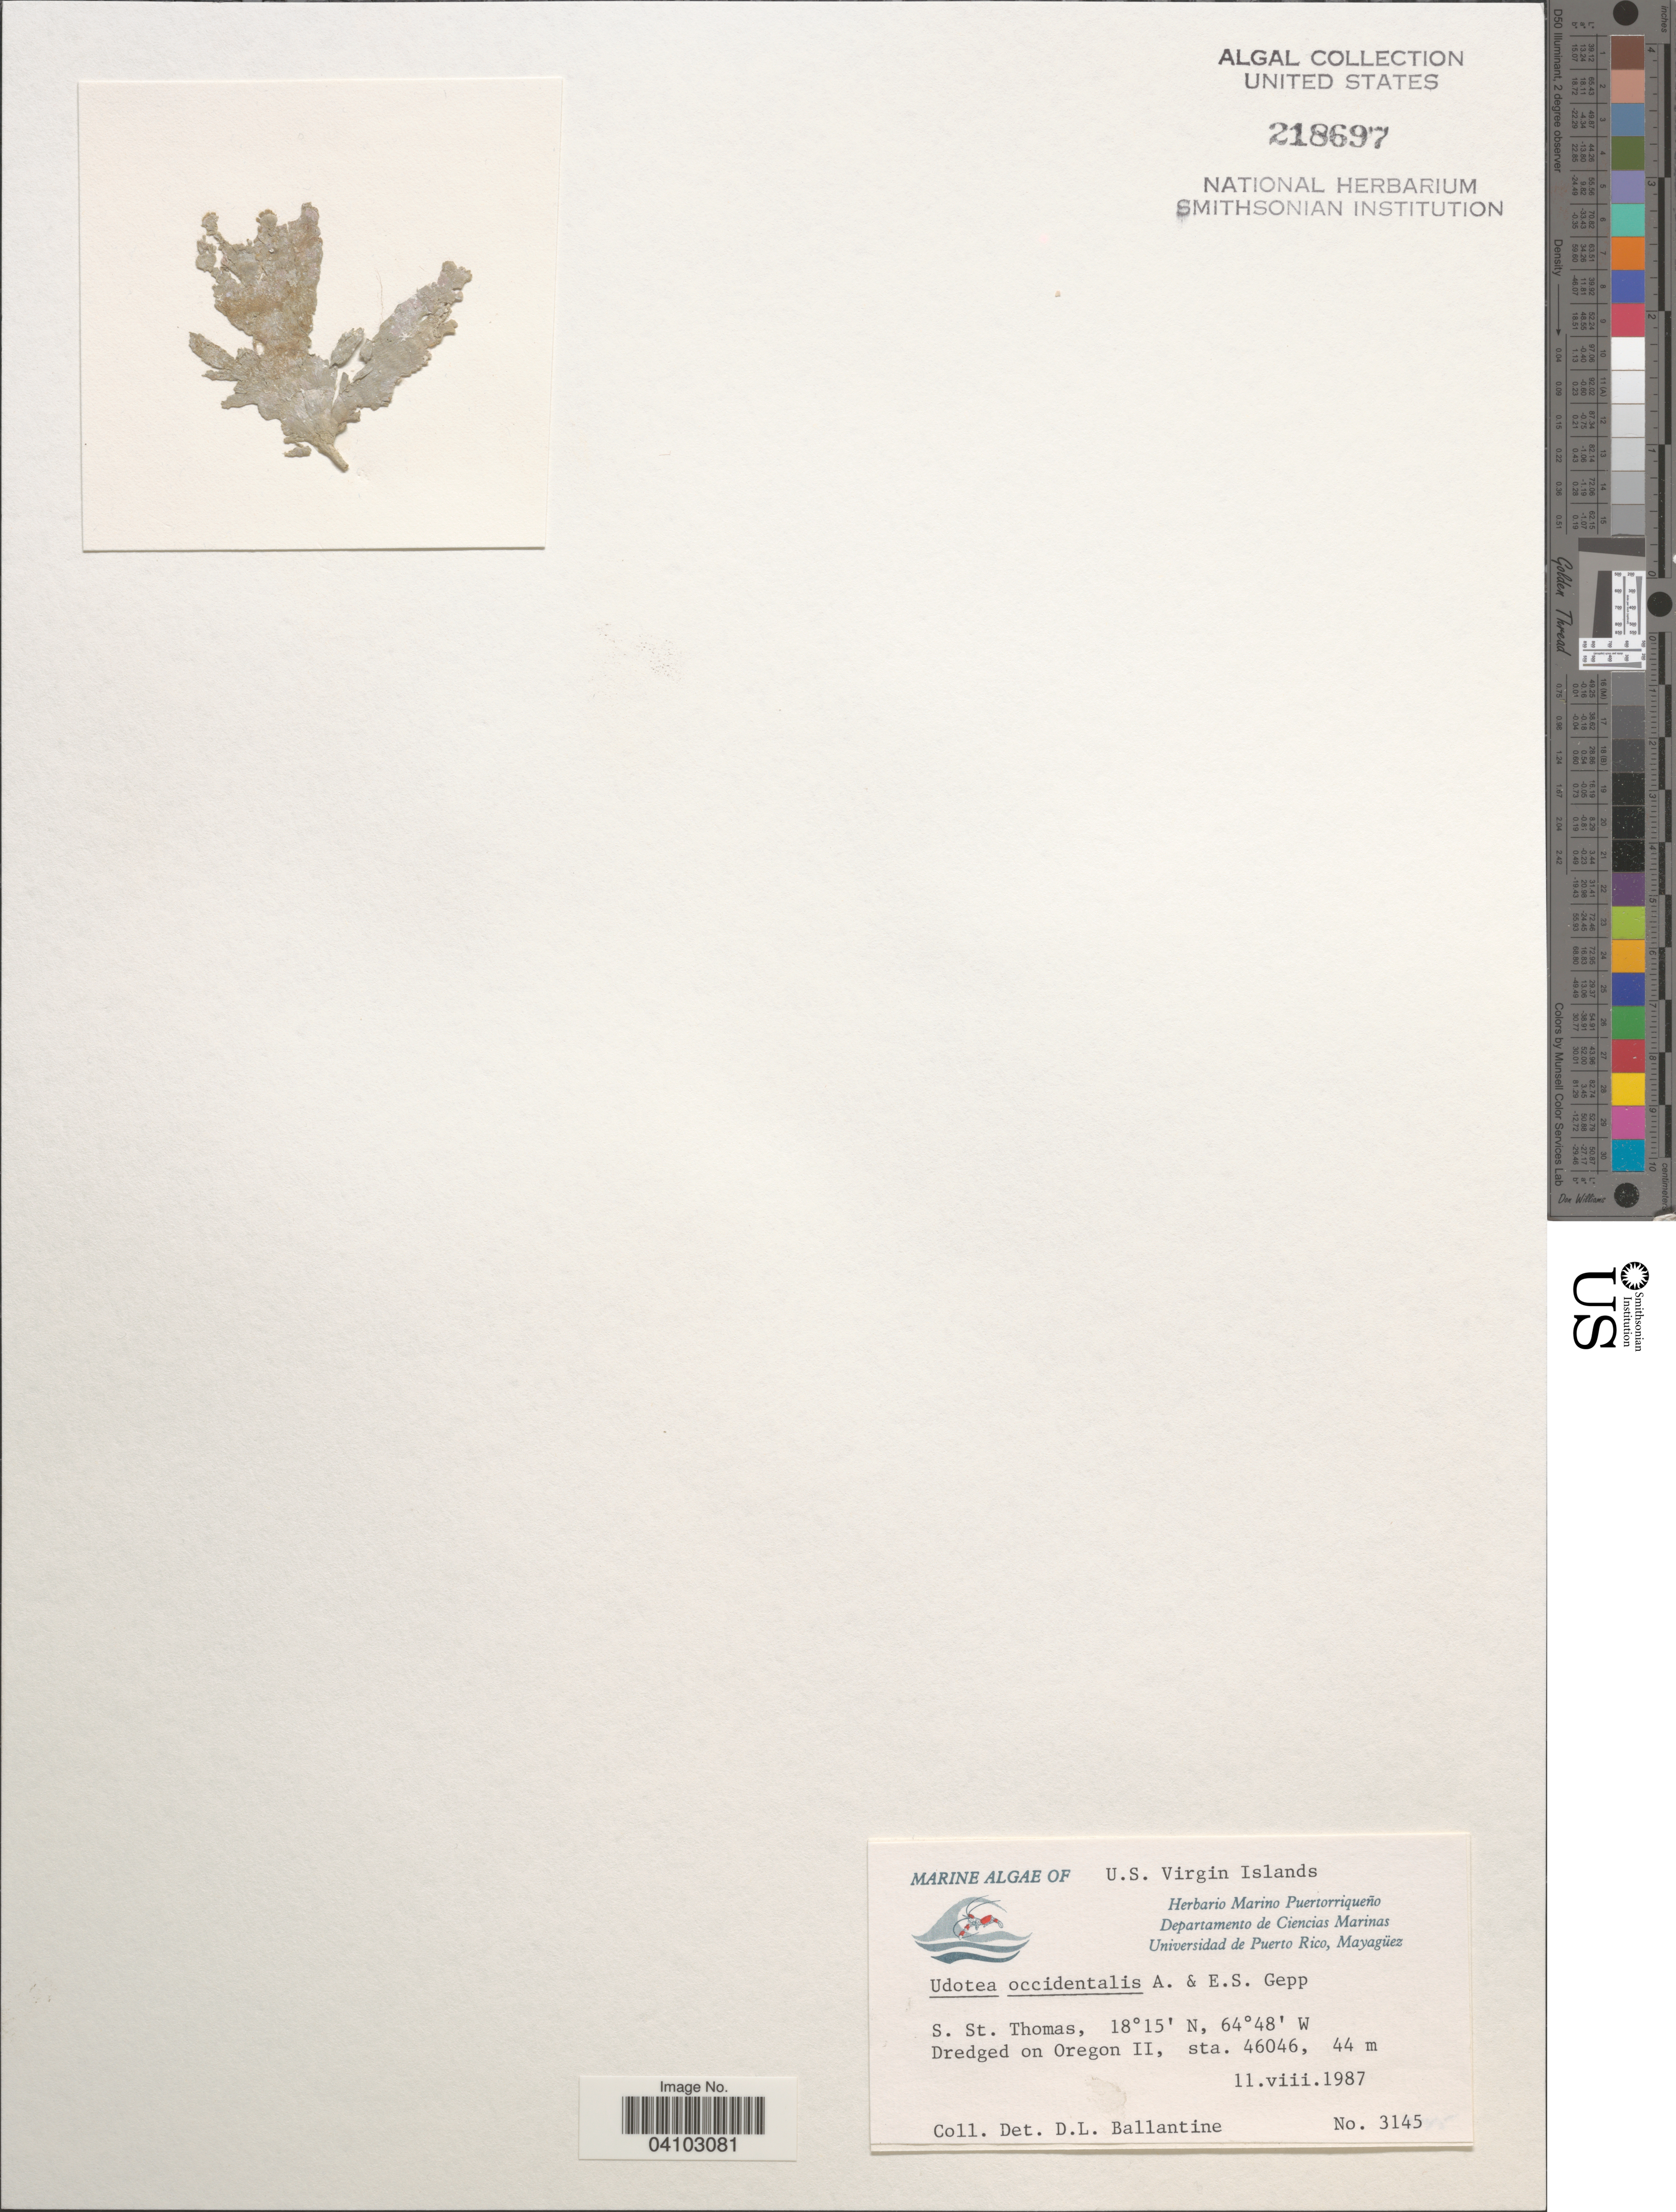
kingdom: Plantae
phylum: Chlorophyta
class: Ulvophyceae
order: Bryopsidales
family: Udoteaceae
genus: Udotea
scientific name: Udotea occidentalis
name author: A. Gepp & E. Gepp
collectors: D.L. Ballantine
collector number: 3145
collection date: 1987-08-11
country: U.S. Virgin Islands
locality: S. St. Thomas. Dredged on Oregon II, sta. 46046.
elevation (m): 44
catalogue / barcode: US 218697